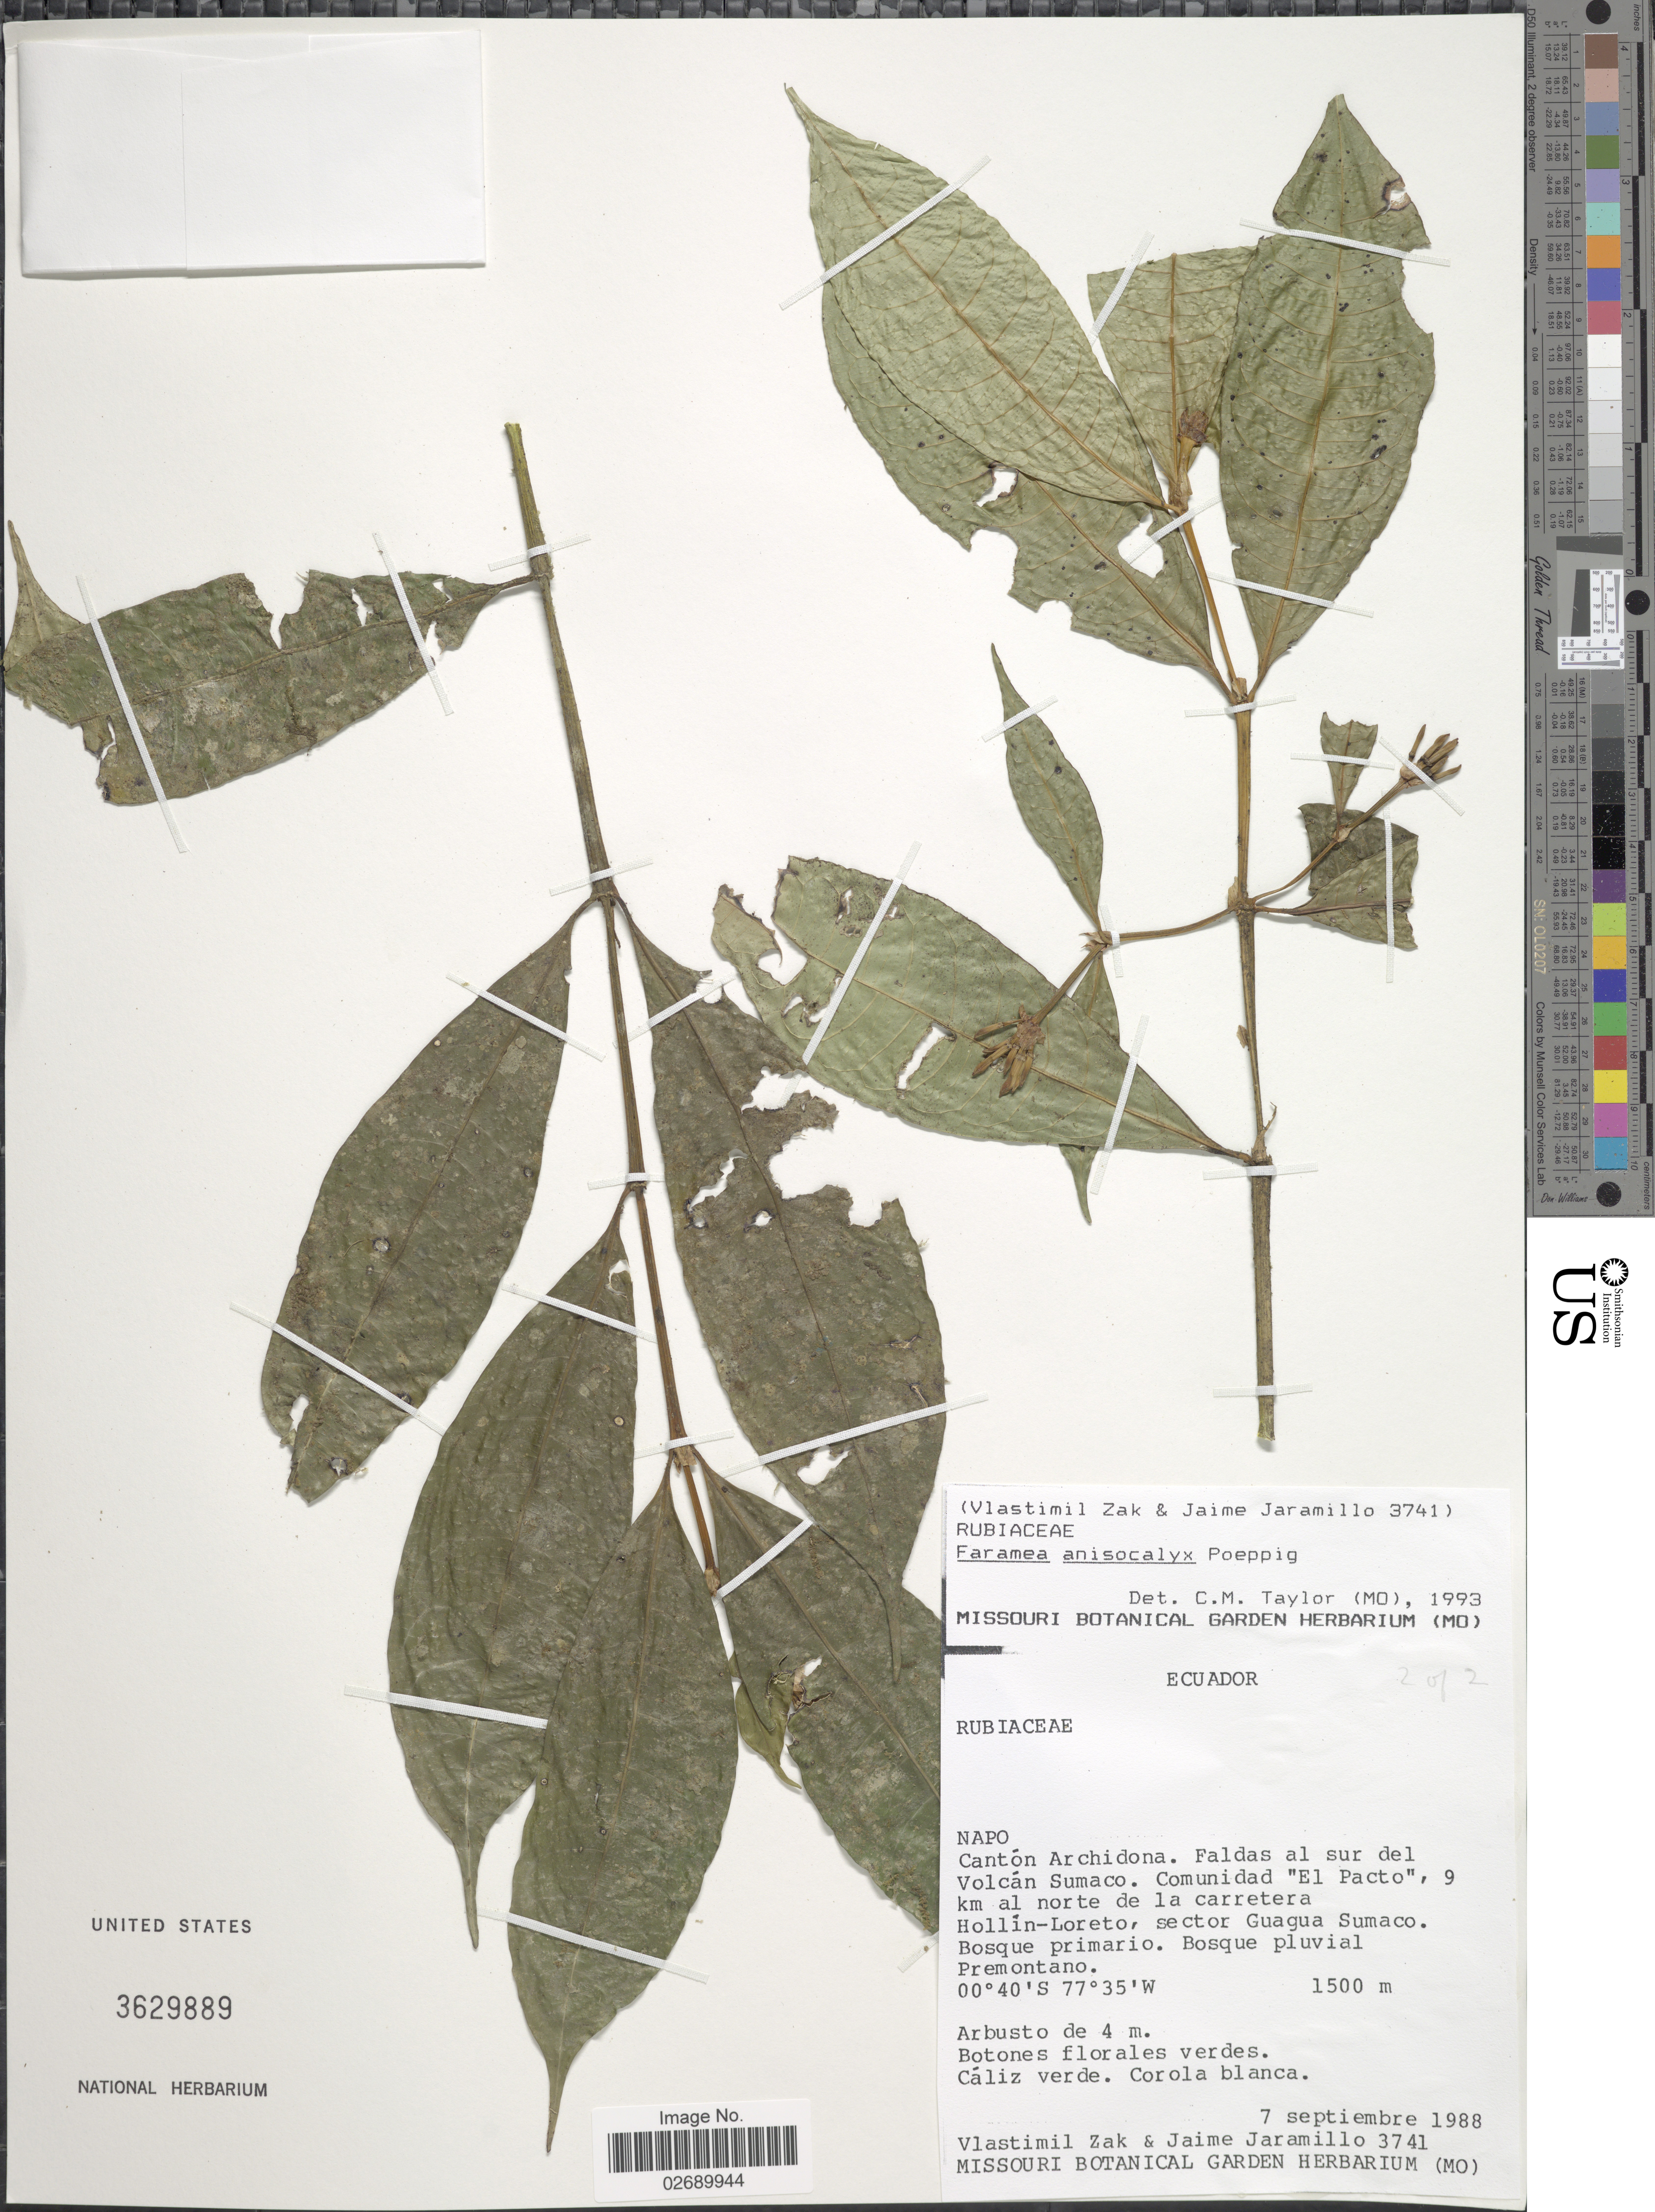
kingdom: Plantae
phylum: Tracheophyta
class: Magnoliopsida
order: Gentianales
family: Rubiaceae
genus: Faramea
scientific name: Faramea anisocalyx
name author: Poepp. & Endl.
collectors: V. Zak & J. Jaramillo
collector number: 3741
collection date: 1988-09-07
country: Ecuador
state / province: Napo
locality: Canton Archidona. Faldas al sur del Volcan Sumaco. Comunidad "El Pacto", 9 km al norte de la carretera Hollin-Loreto, sector Guagua Sumaco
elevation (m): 1500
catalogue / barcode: US 3629889